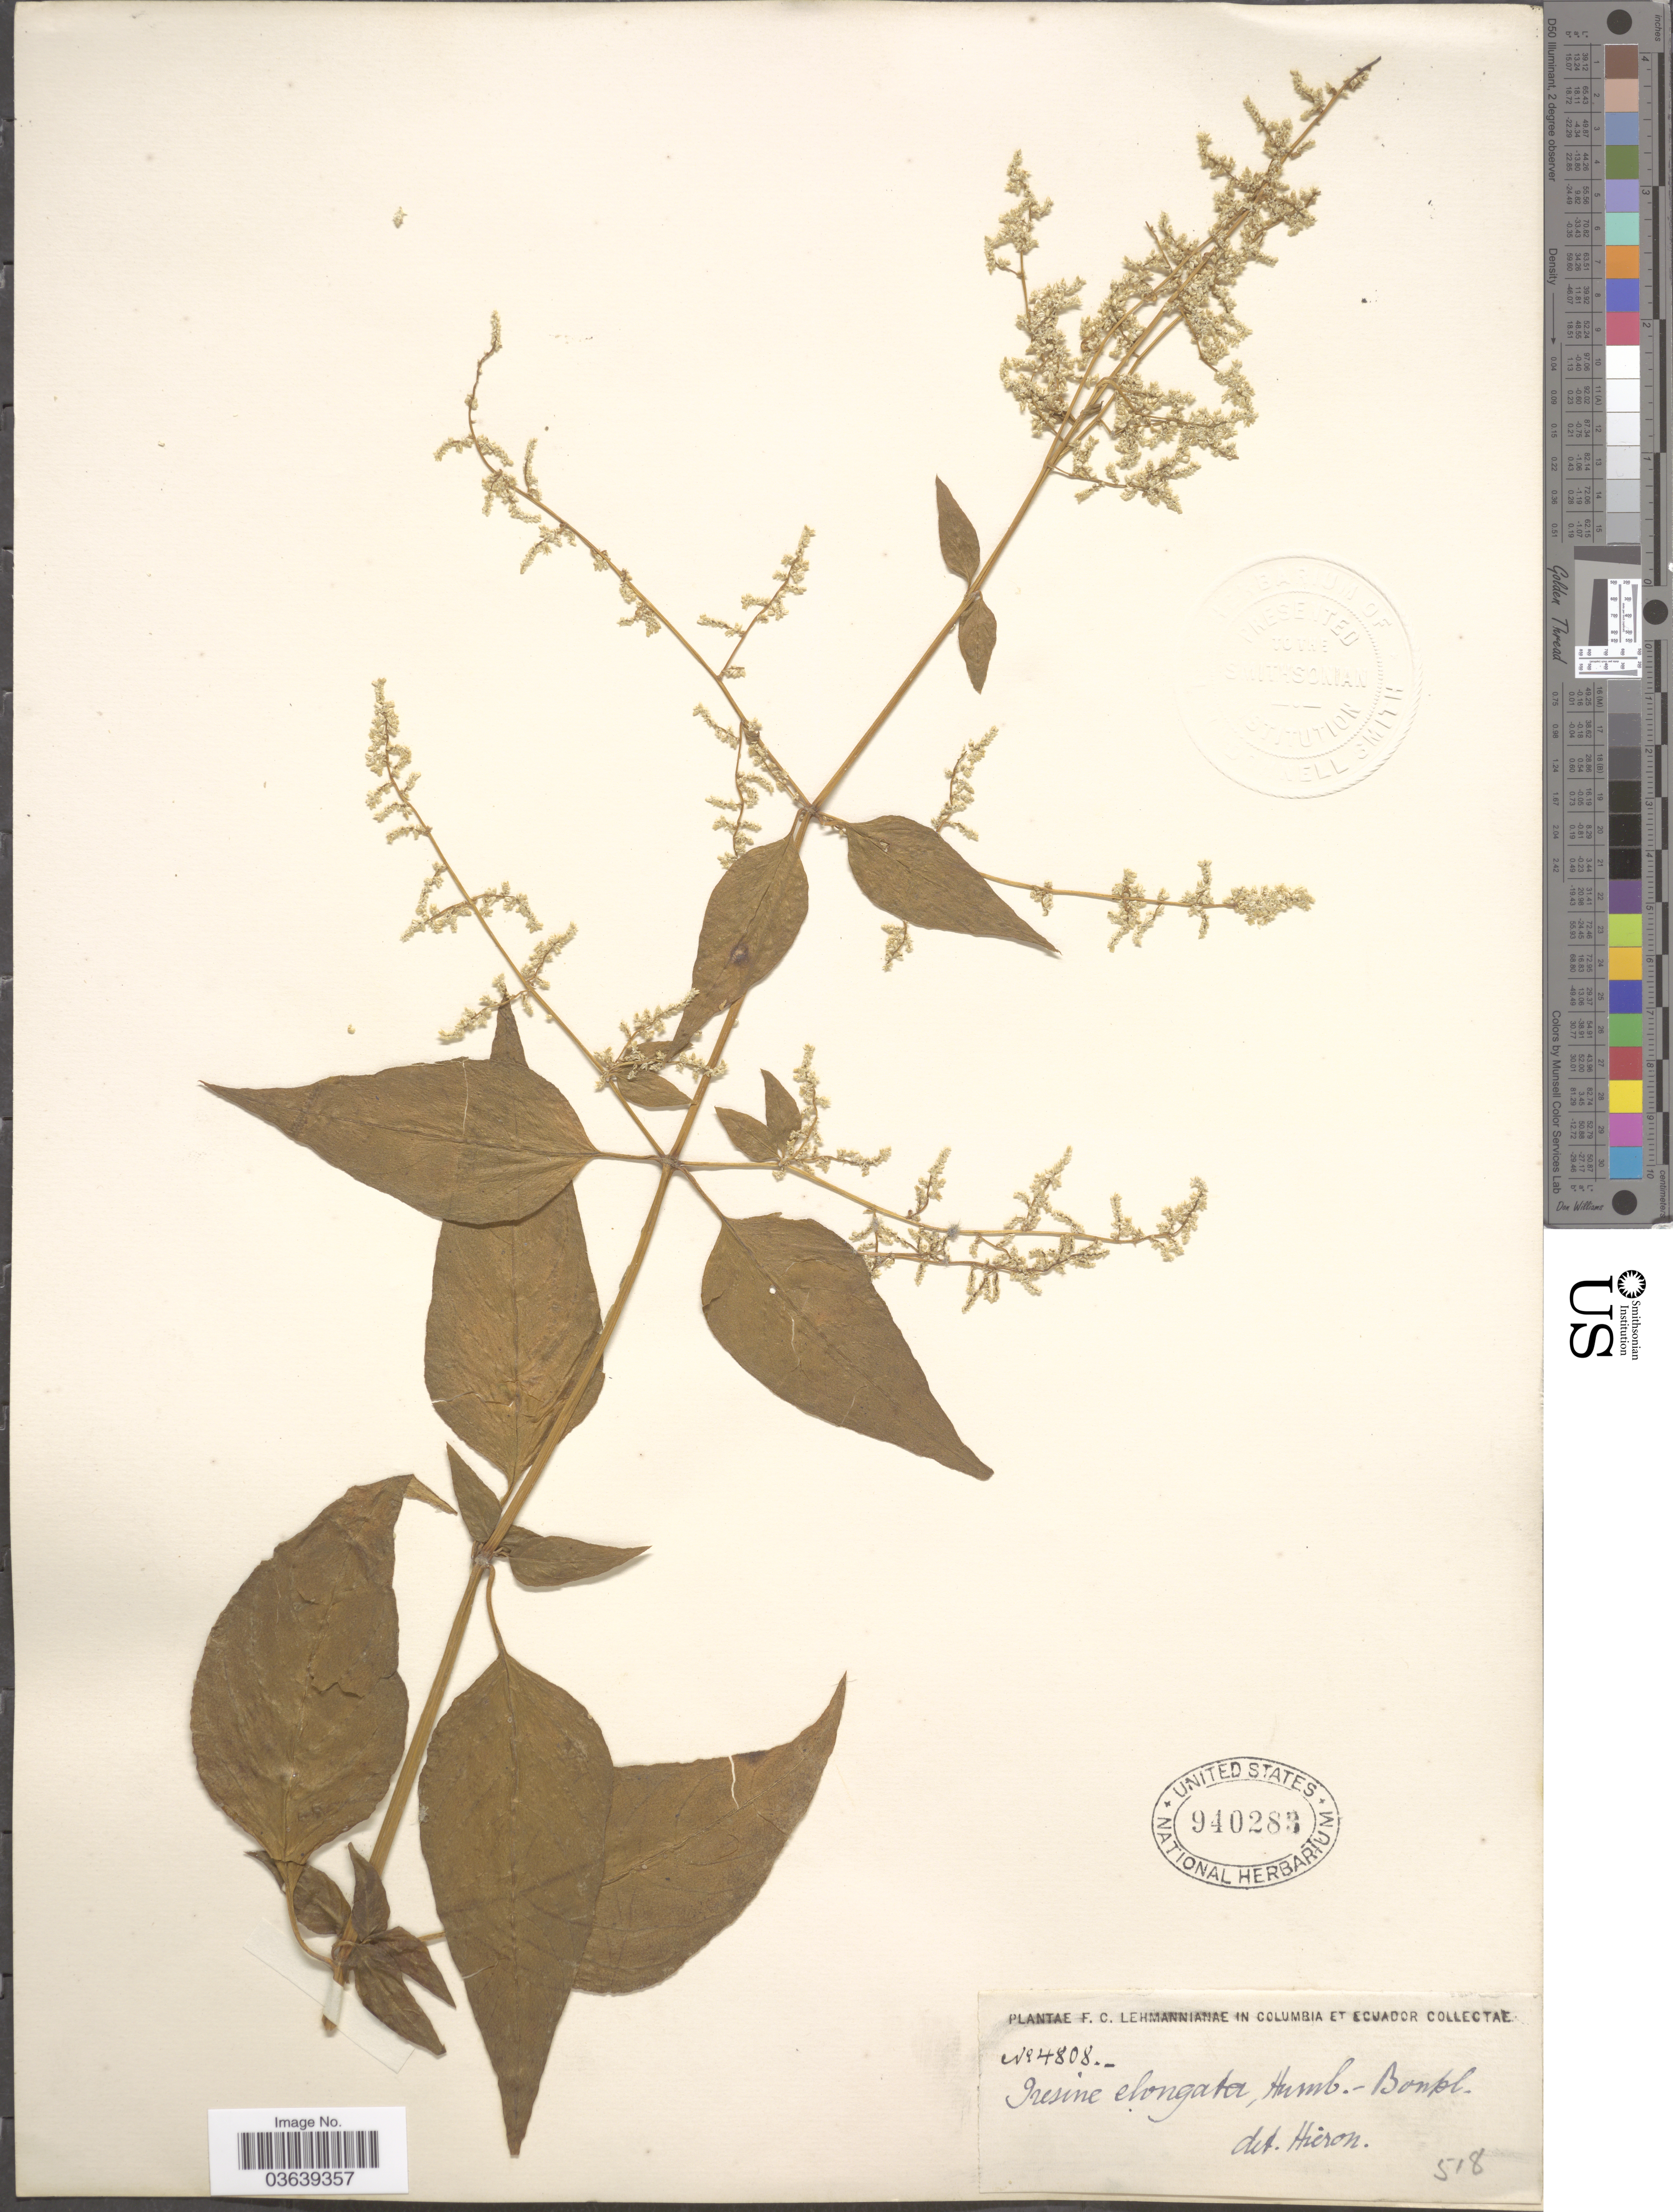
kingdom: Plantae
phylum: Tracheophyta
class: Magnoliopsida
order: Caryophyllales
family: Amaranthaceae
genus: Iresine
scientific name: Iresine celosia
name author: L.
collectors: F. C. Lehmann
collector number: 4808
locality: In Columbia et Ecuador.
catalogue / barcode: US 940283